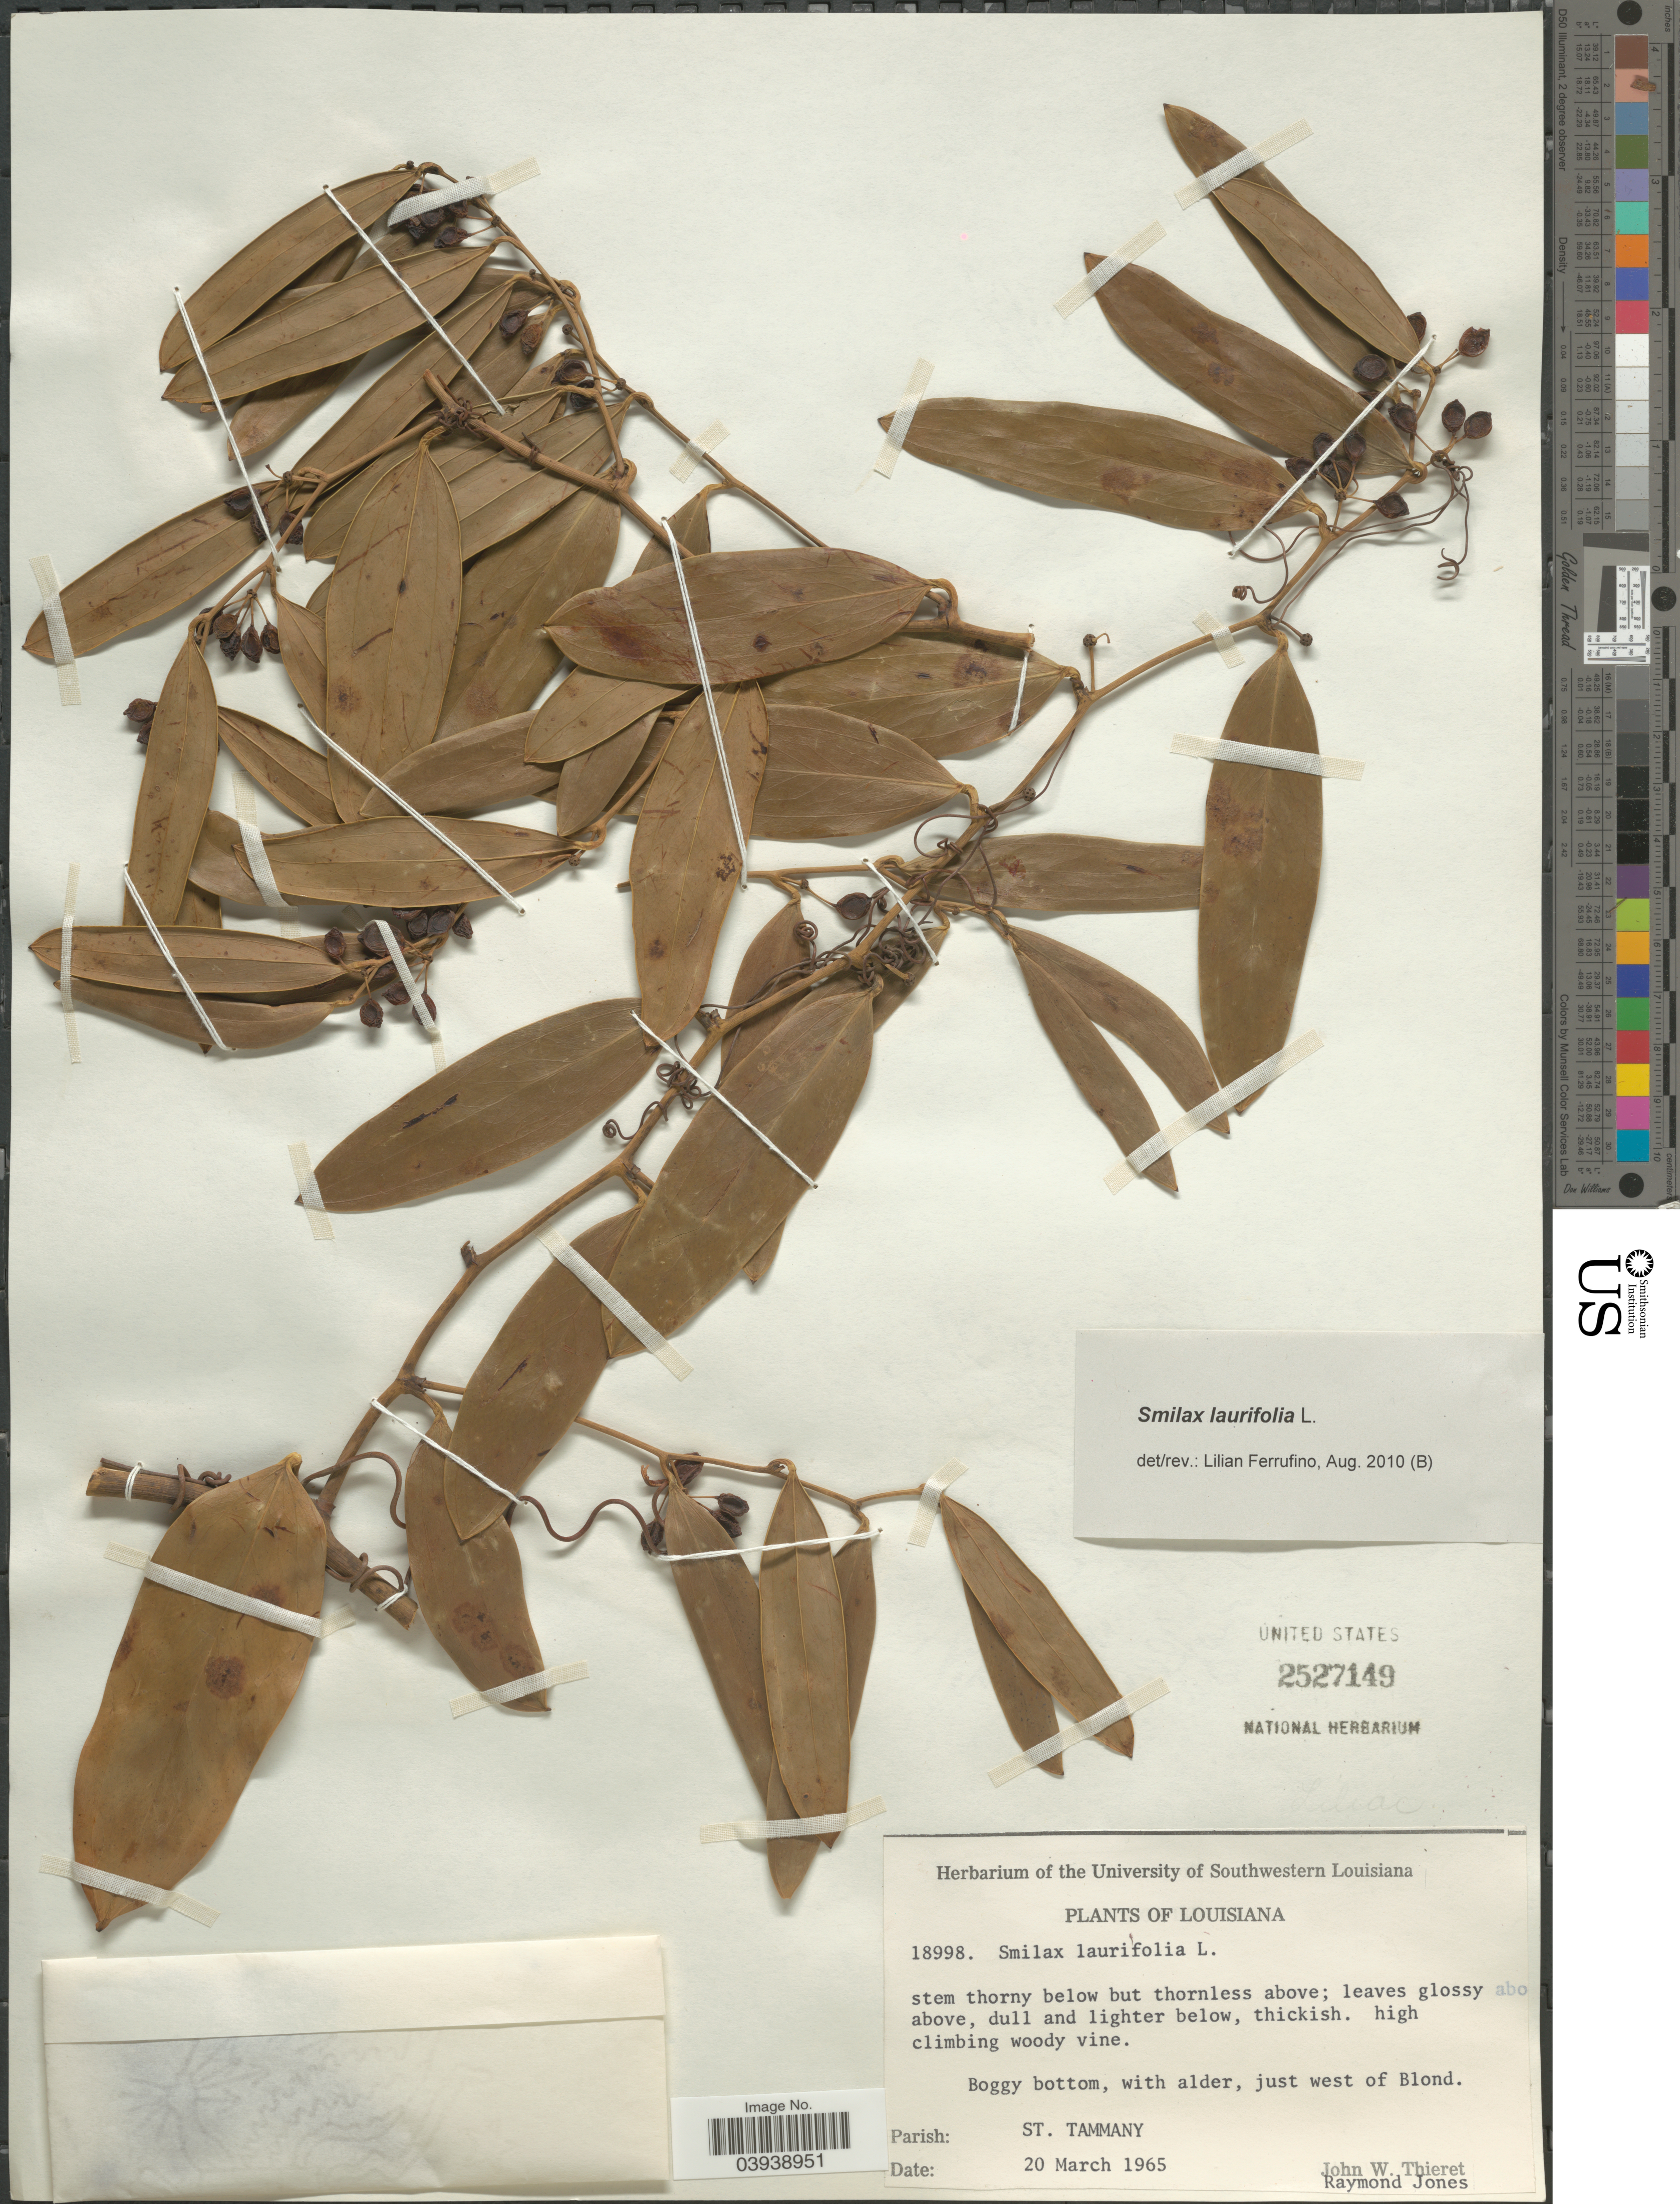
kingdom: Plantae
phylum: Tracheophyta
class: Liliopsida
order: Liliales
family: Smilacaceae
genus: Smilax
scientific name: Smilax laurifolia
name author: L.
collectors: J. W. Thieret & R. Jones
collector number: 18998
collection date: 1965-03-20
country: United States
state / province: Louisiana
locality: Boggy bottom, with alder, just west of Blond. Parish: St. Tammany.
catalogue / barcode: US 2527149